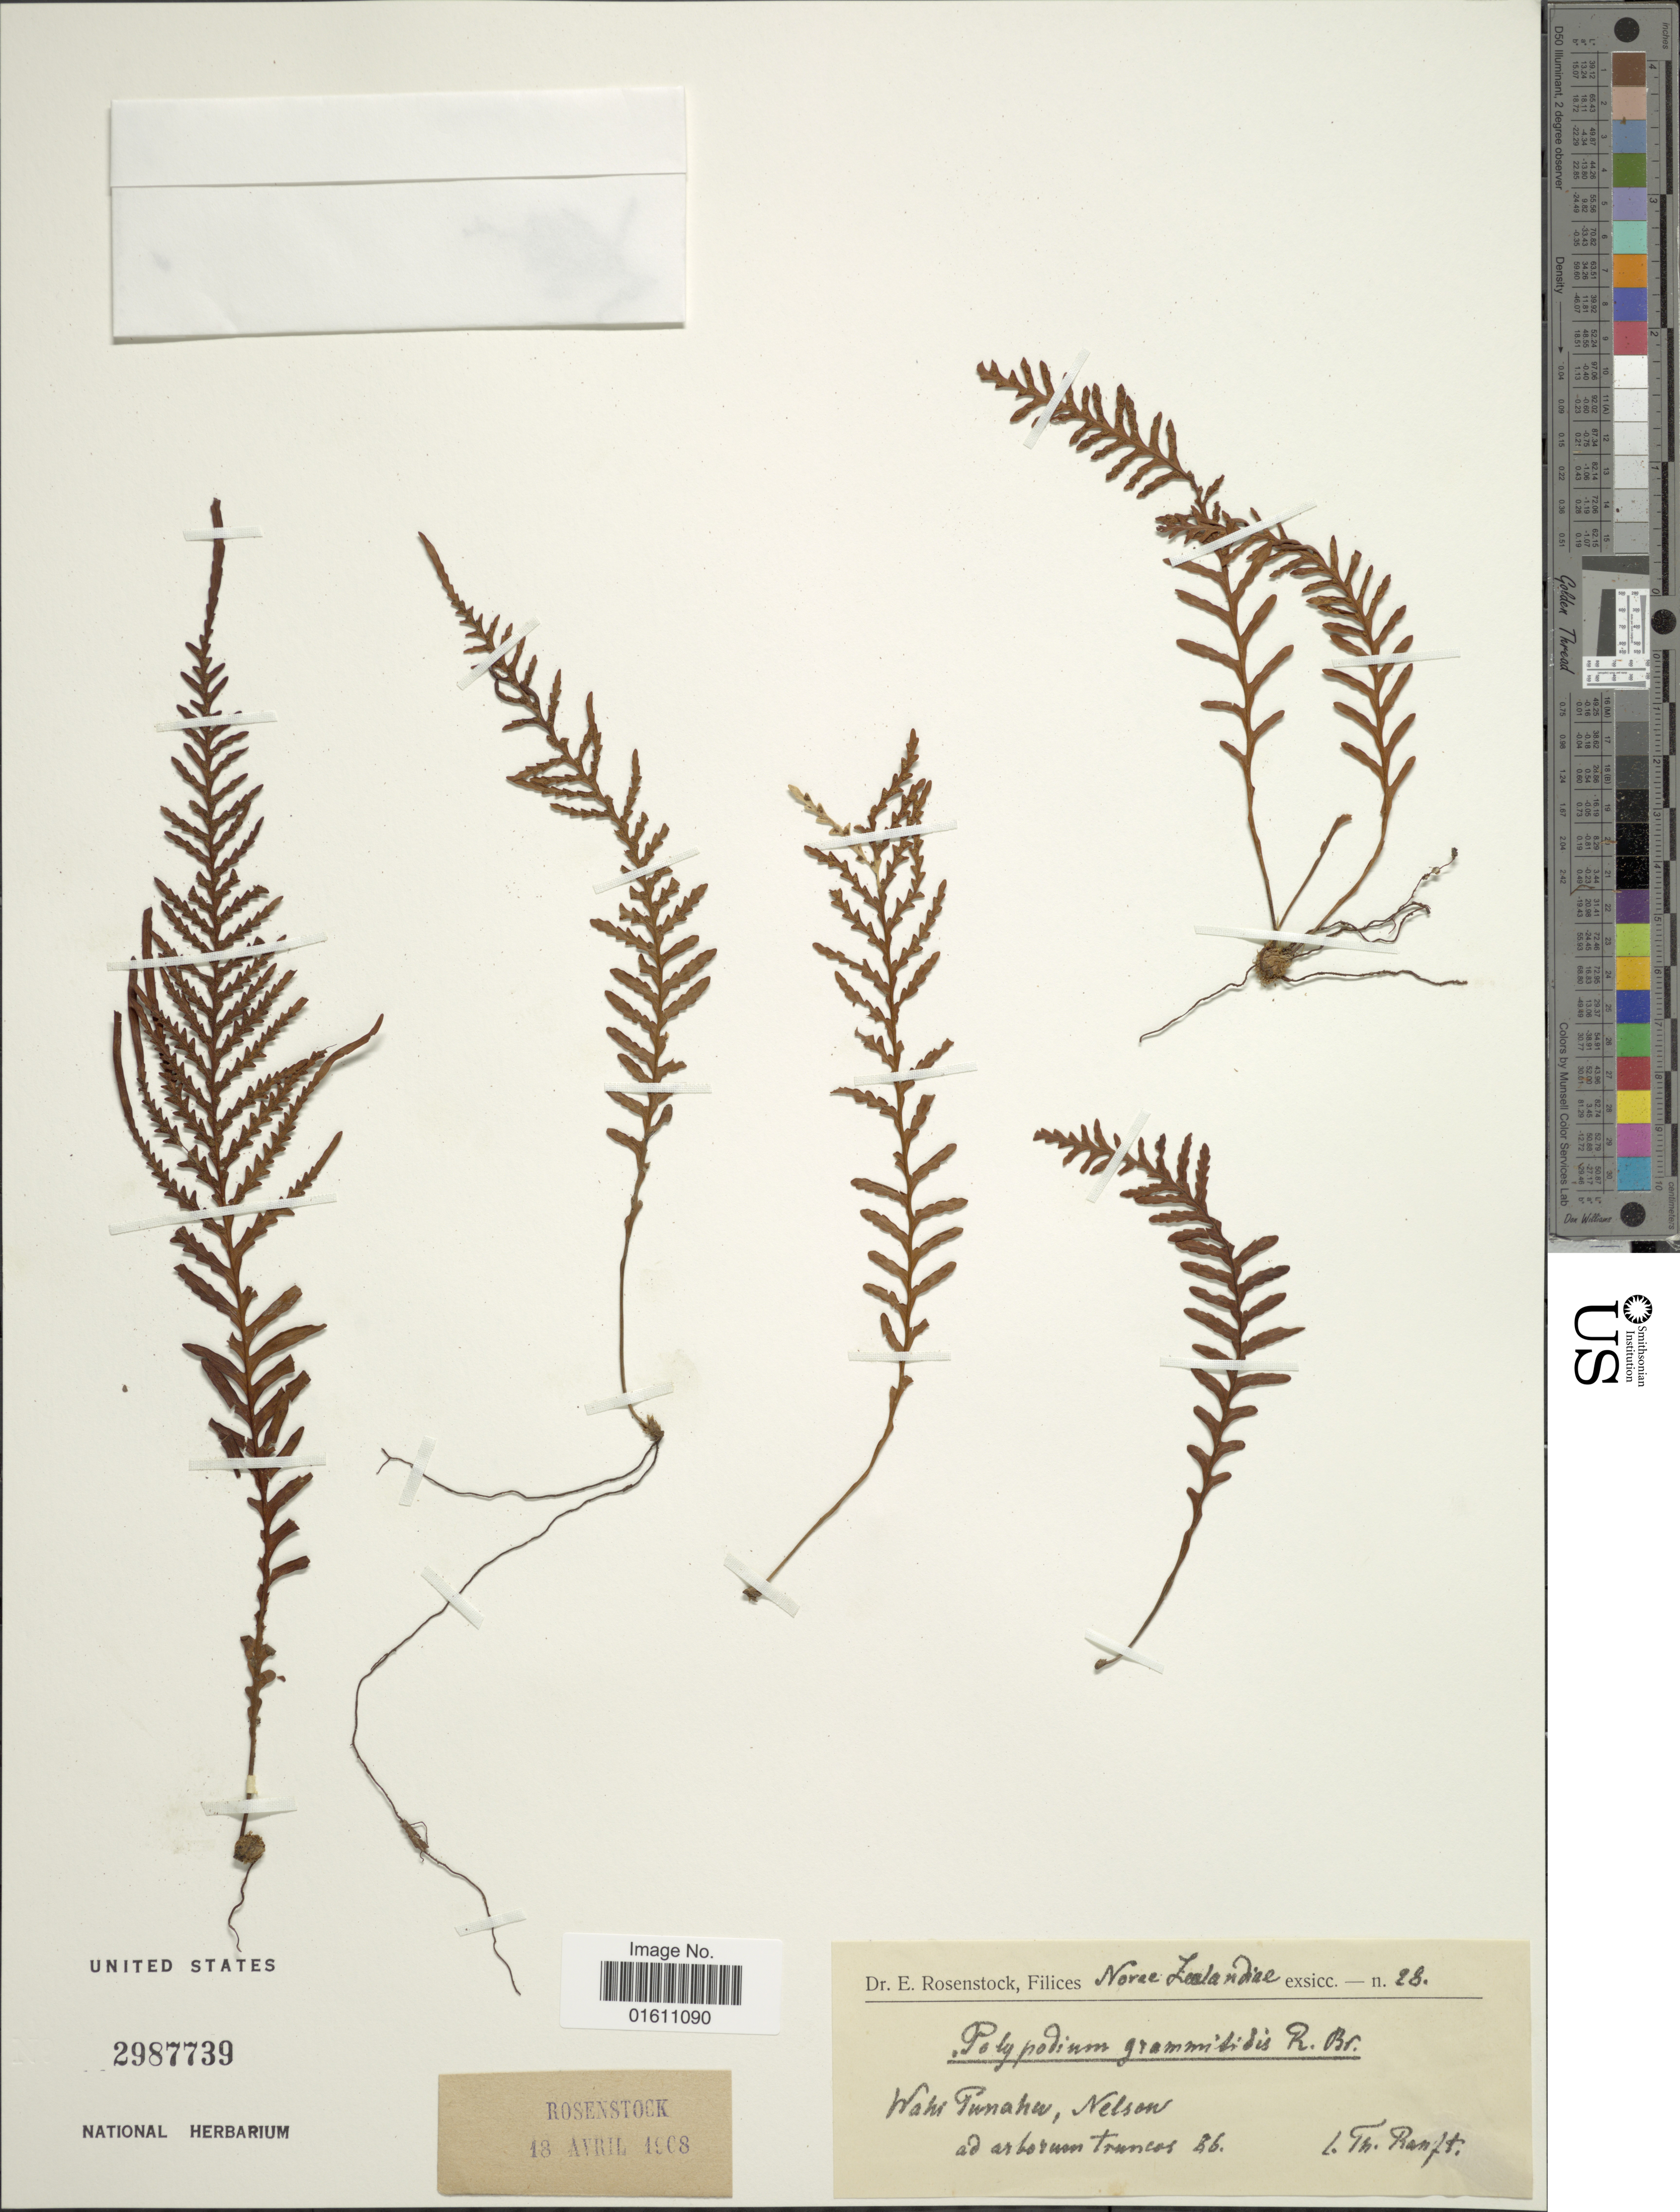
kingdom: Plantae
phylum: Tracheophyta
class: Polypodiopsida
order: Polypodiales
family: Polypodiaceae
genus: Notogrammitis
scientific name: Notogrammitis heterophylla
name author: (Labill.) Parris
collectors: T. Ranft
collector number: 28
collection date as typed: Transcribed d/m/y: //86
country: New Zealand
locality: Norea Zealandae, Wahi Punamu, Nelson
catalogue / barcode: US 2987739